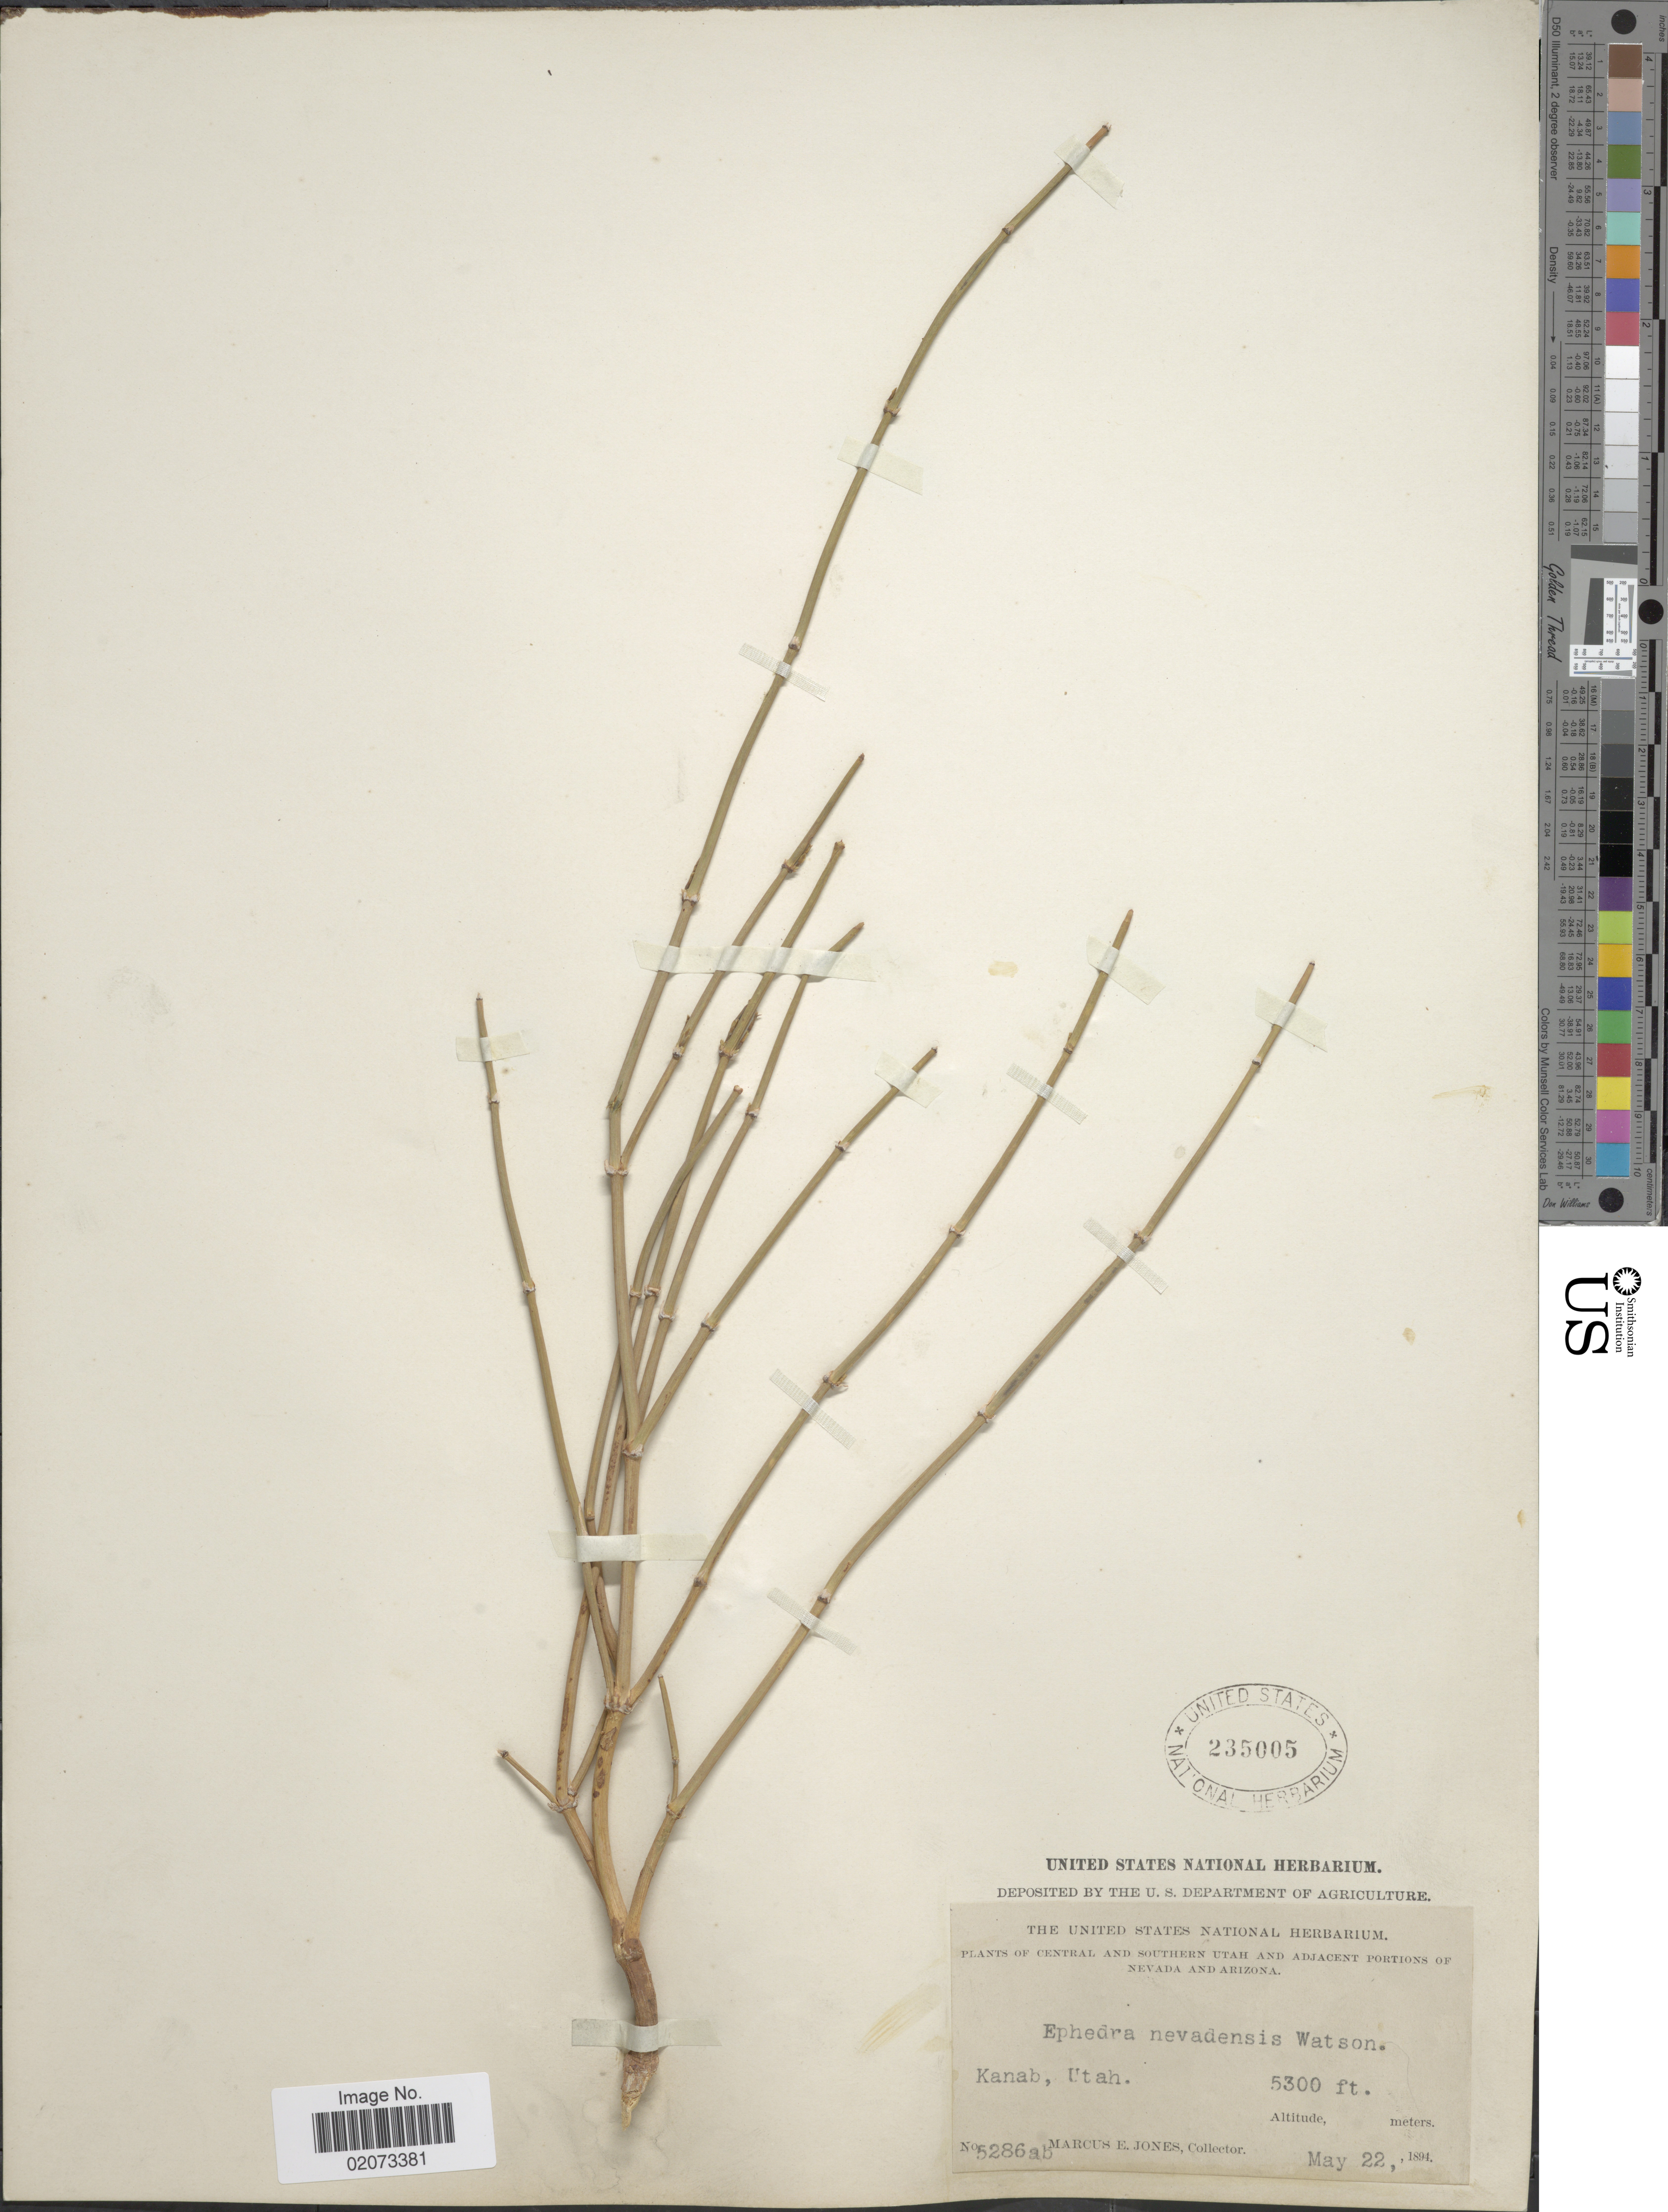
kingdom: Plantae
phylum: Tracheophyta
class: Gnetopsida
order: Ephedrales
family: Ephedraceae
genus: Ephedra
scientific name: Ephedra nevadensis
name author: S. Watson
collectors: M. E. Jones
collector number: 5286a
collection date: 1894-05-22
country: United States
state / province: Utah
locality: Kanab, Utah.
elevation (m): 1615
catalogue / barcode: US 235005